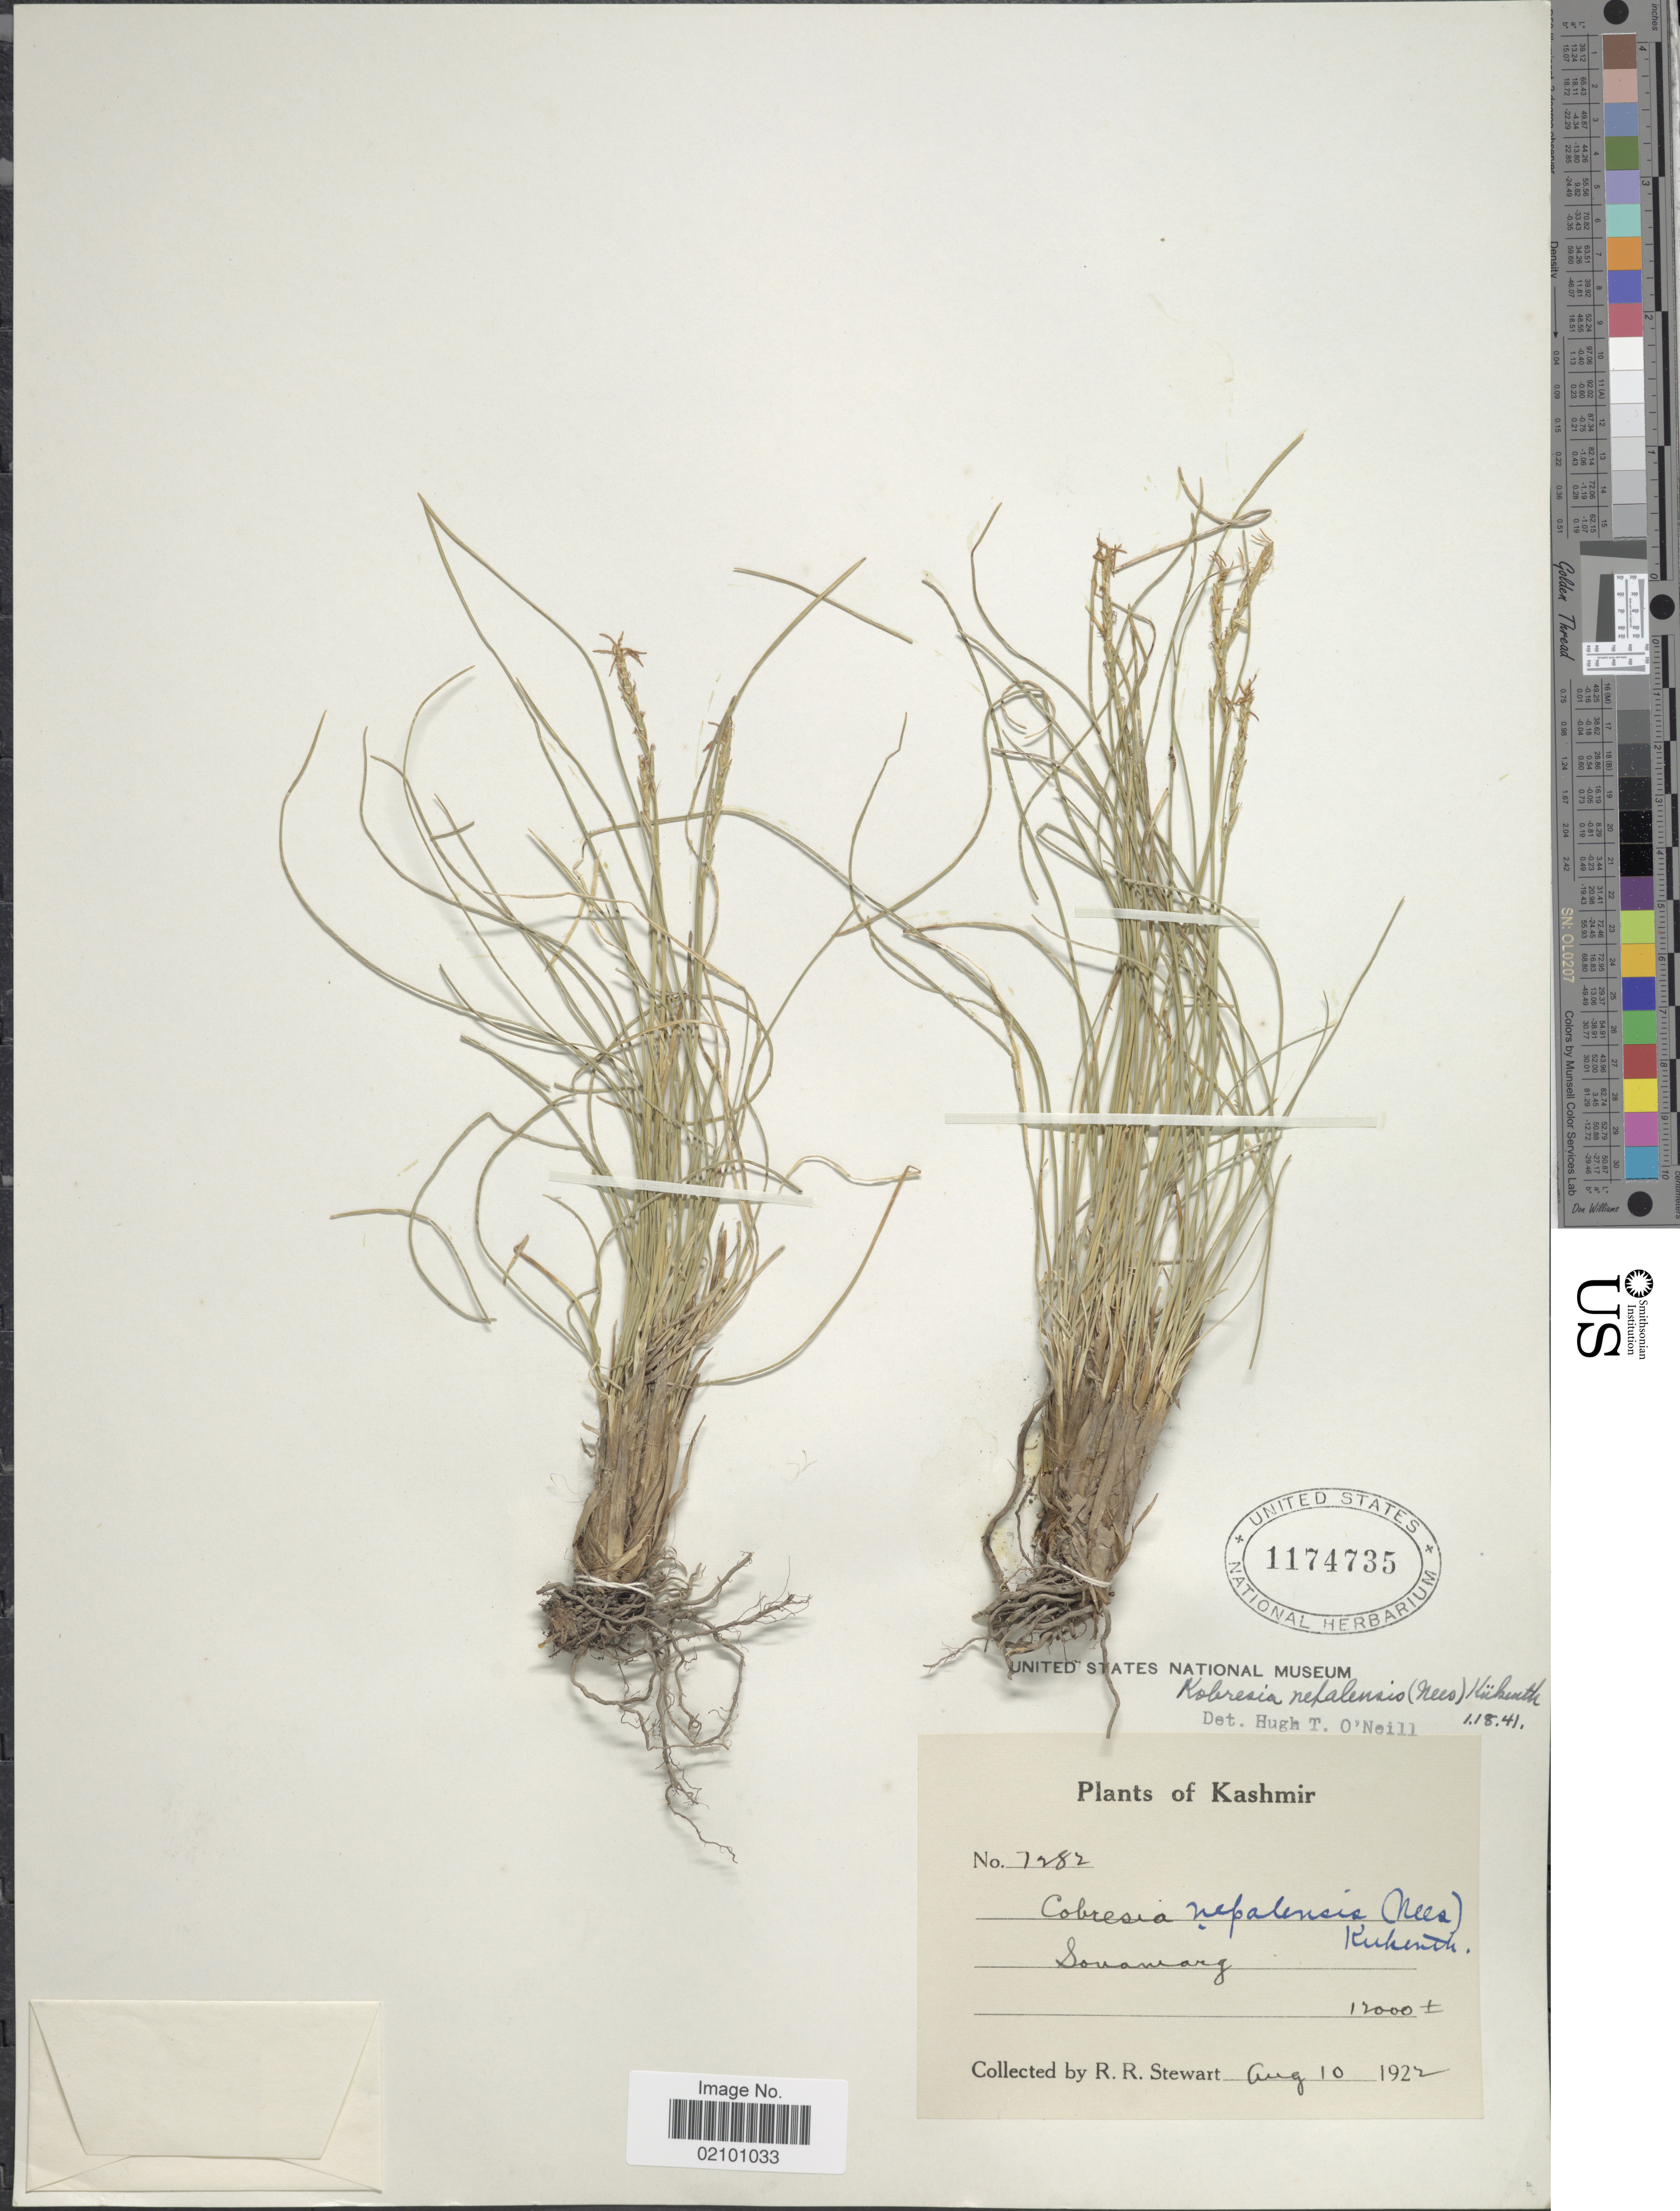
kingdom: Plantae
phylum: Tracheophyta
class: Liliopsida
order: Poales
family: Cyperaceae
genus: Carex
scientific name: Carex unciniiformis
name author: Boeckeler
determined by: Strong, M. T., (US), Smithsonian Institution - National Museum of Natural History (UNITED STATES)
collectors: R. R. Stewart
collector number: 7282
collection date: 1922-08-10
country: India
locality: Kashmir, Sonamarg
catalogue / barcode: US 1174735